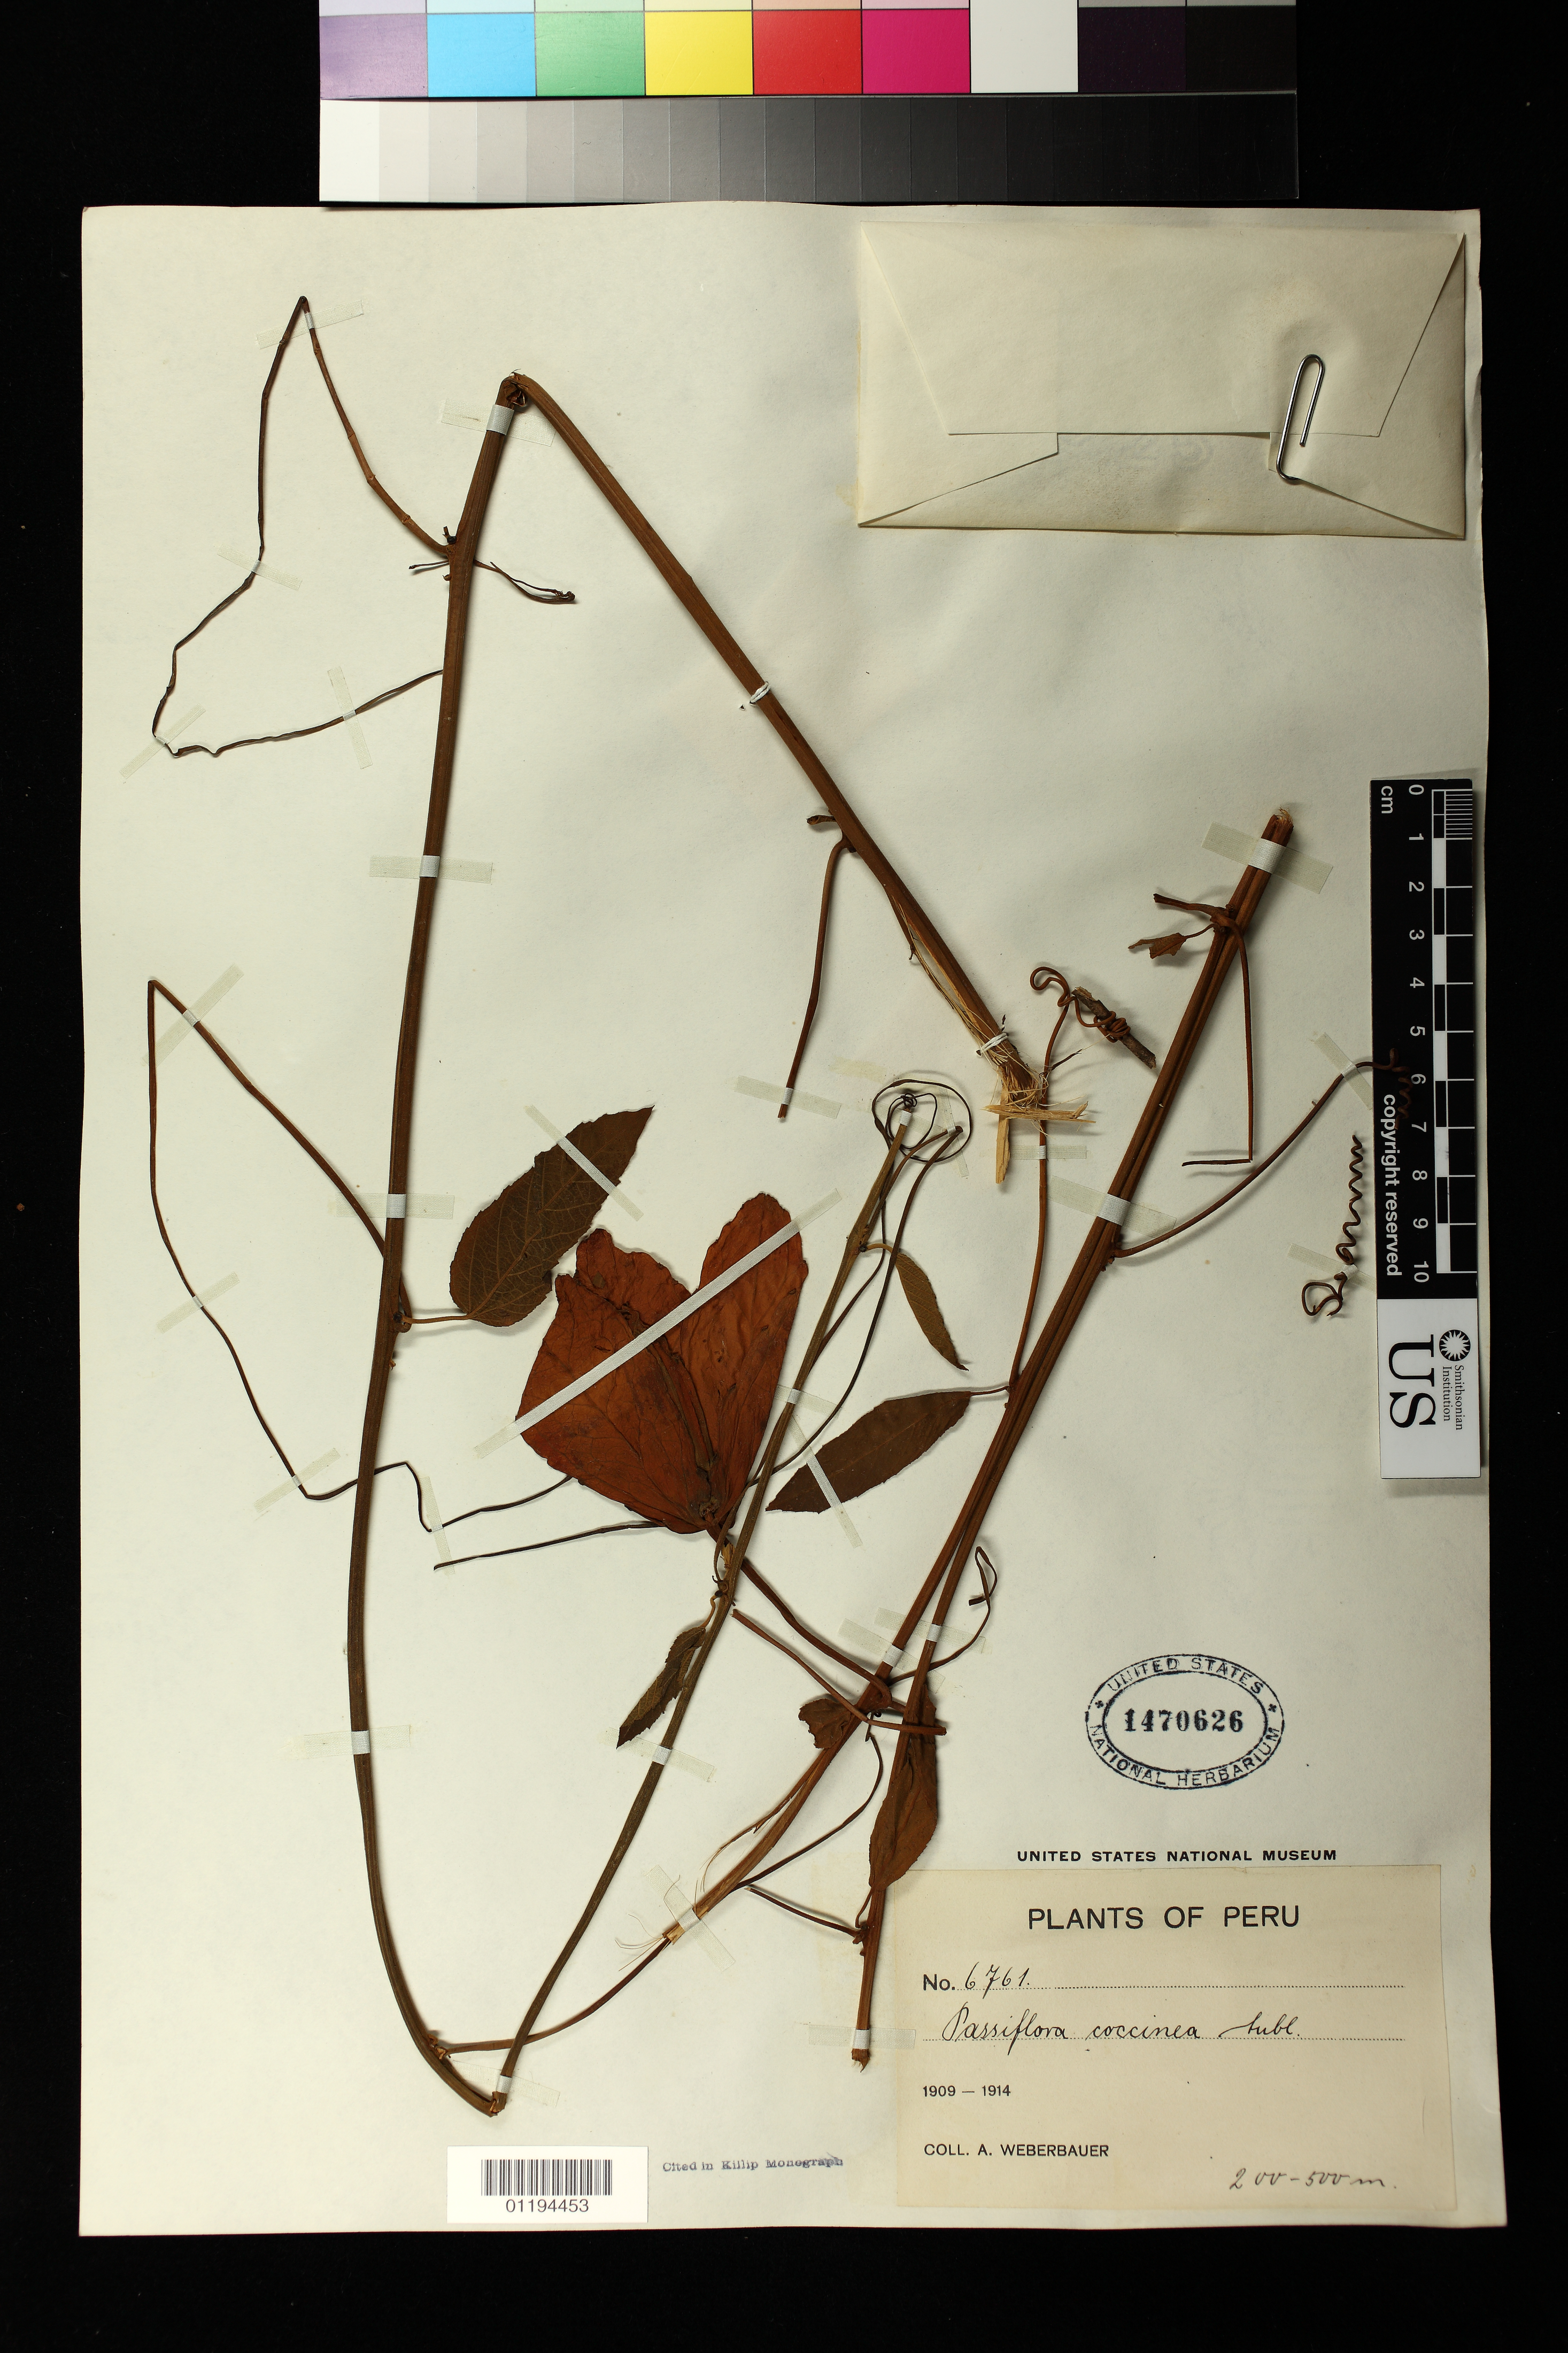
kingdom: Plantae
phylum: Tracheophyta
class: Magnoliopsida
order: Malpighiales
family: Passifloraceae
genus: Passiflora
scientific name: Passiflora coccinea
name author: Aubl.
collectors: A. Weberbauer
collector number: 6761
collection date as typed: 1909 to -- --- 1914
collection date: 1909/1914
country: Peru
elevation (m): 200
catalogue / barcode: US 1470626